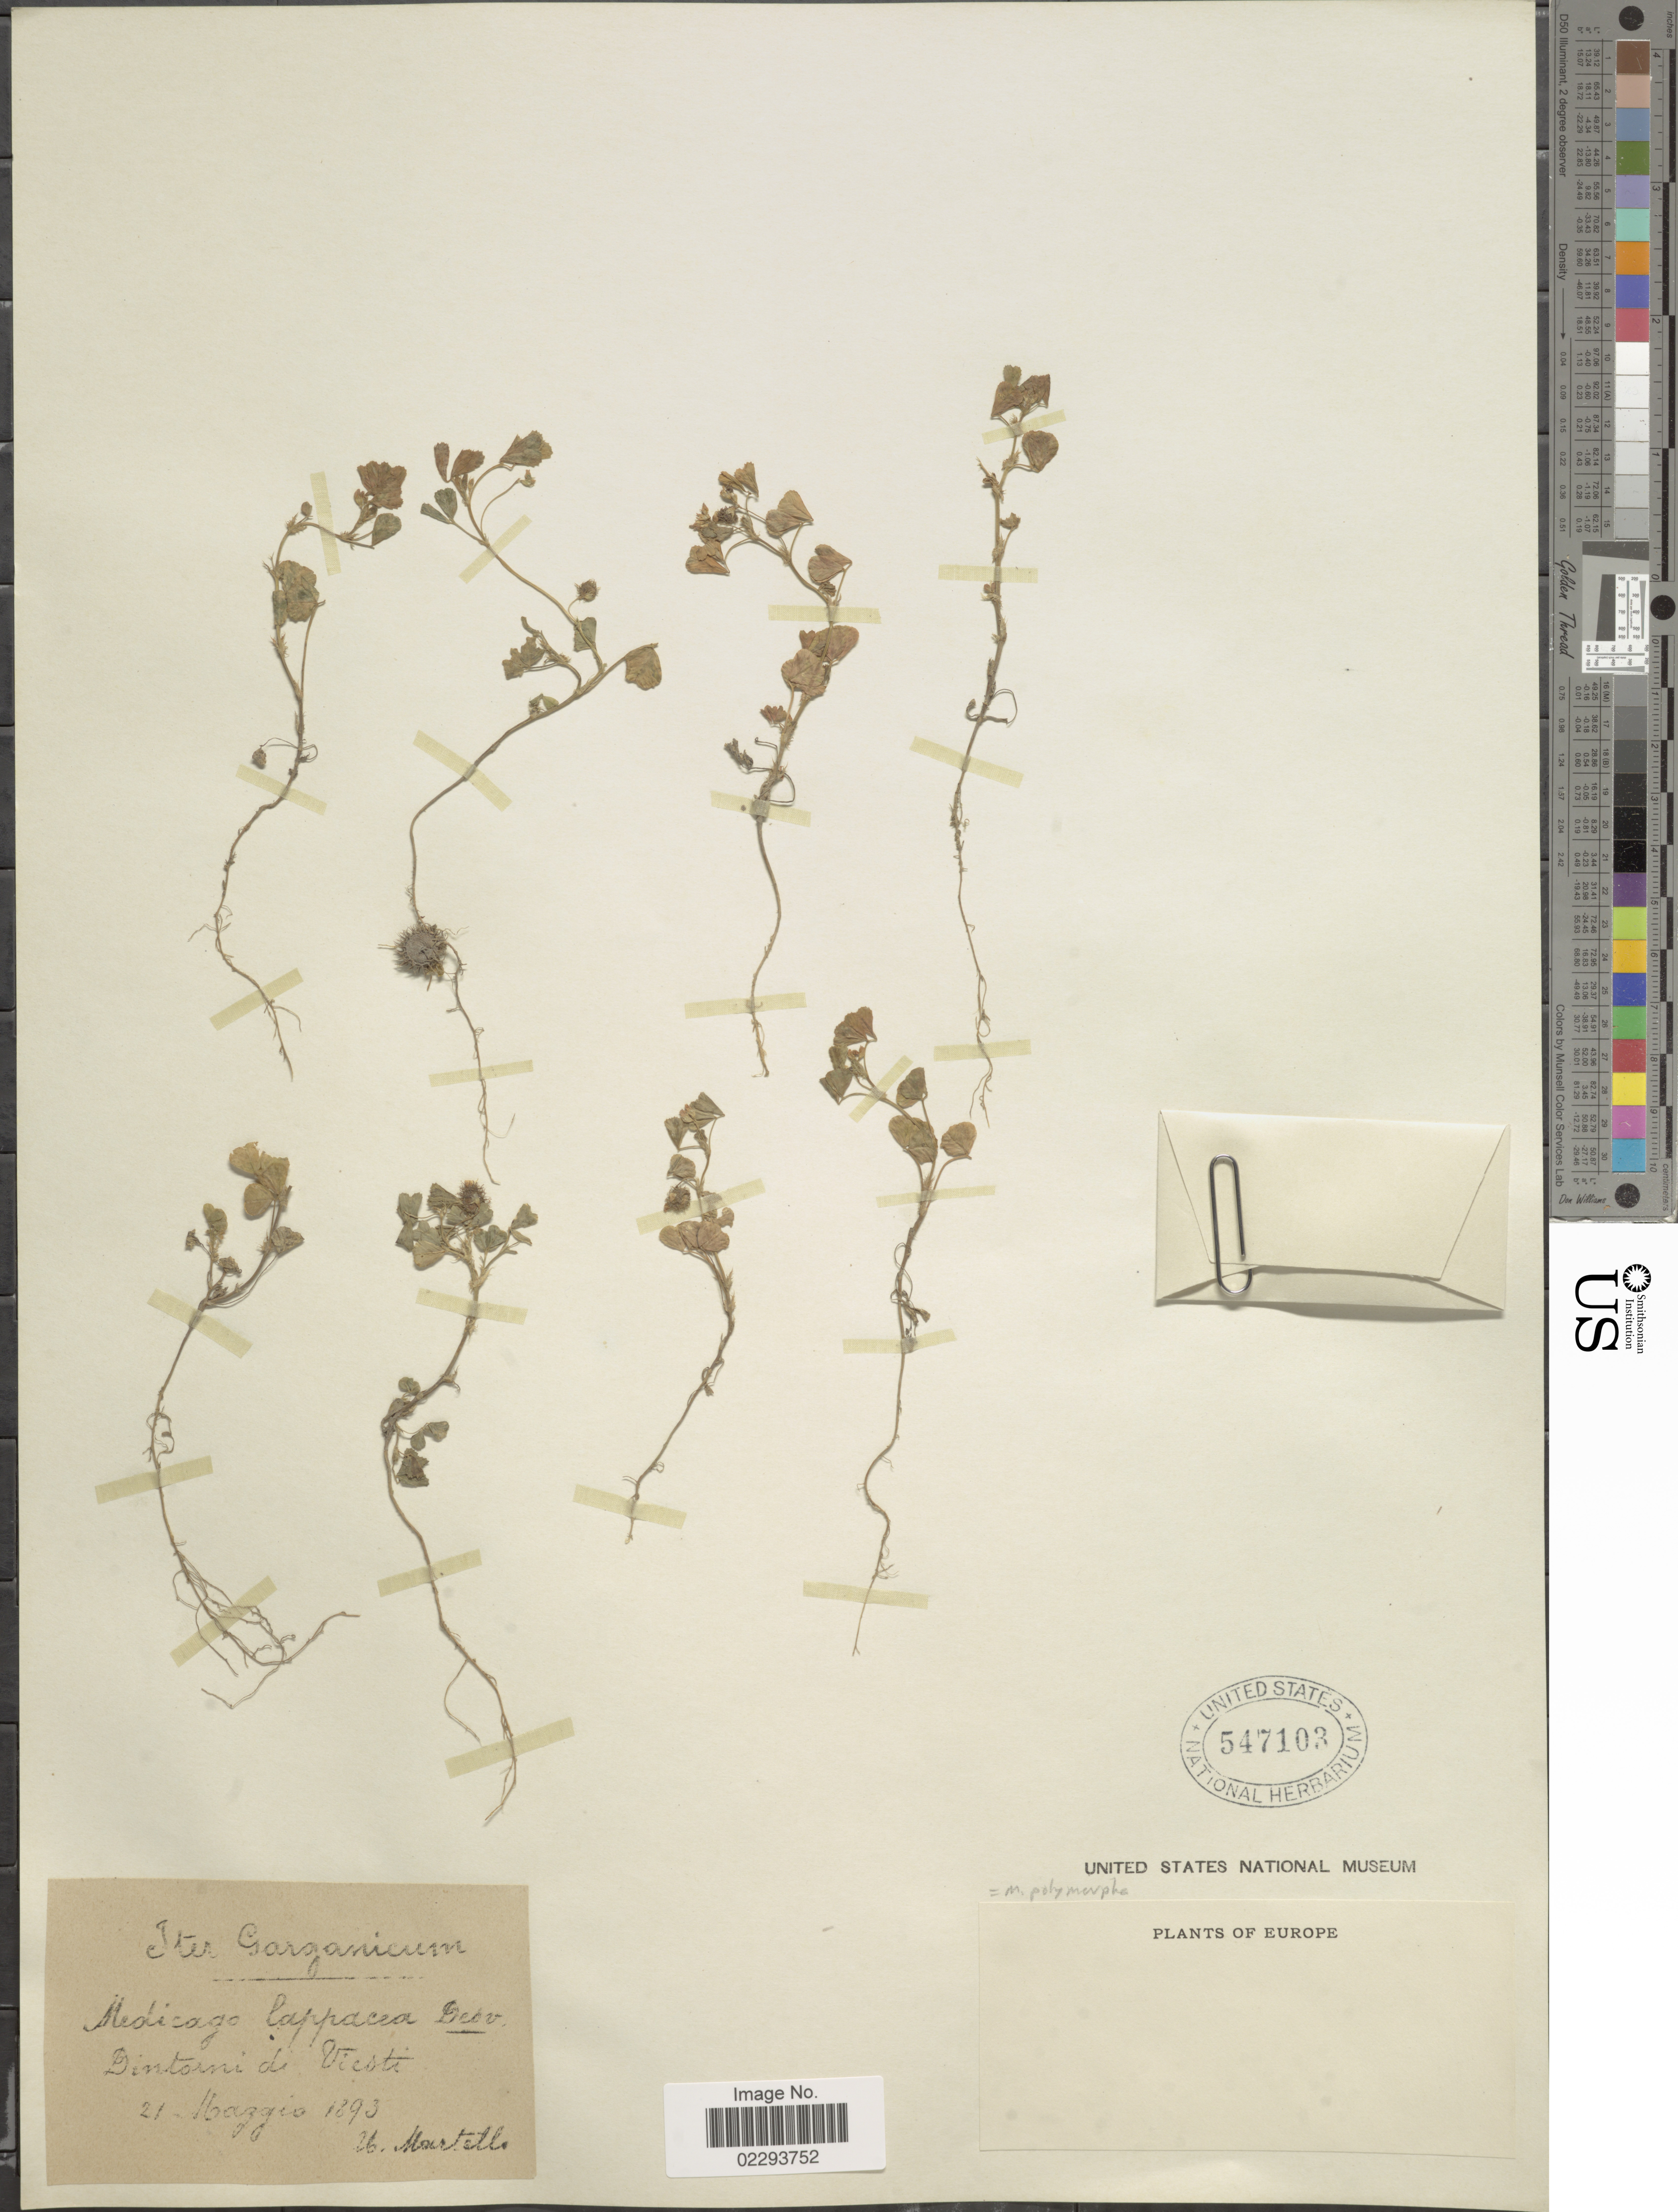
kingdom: Plantae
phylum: Tracheophyta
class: Magnoliopsida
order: Fabales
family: Fabaceae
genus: Medicago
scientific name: Medicago polymorpha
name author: L.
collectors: U. Martelli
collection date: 1893-03-21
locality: Dontorni [interpreted] de Viesti.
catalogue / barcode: US 547103